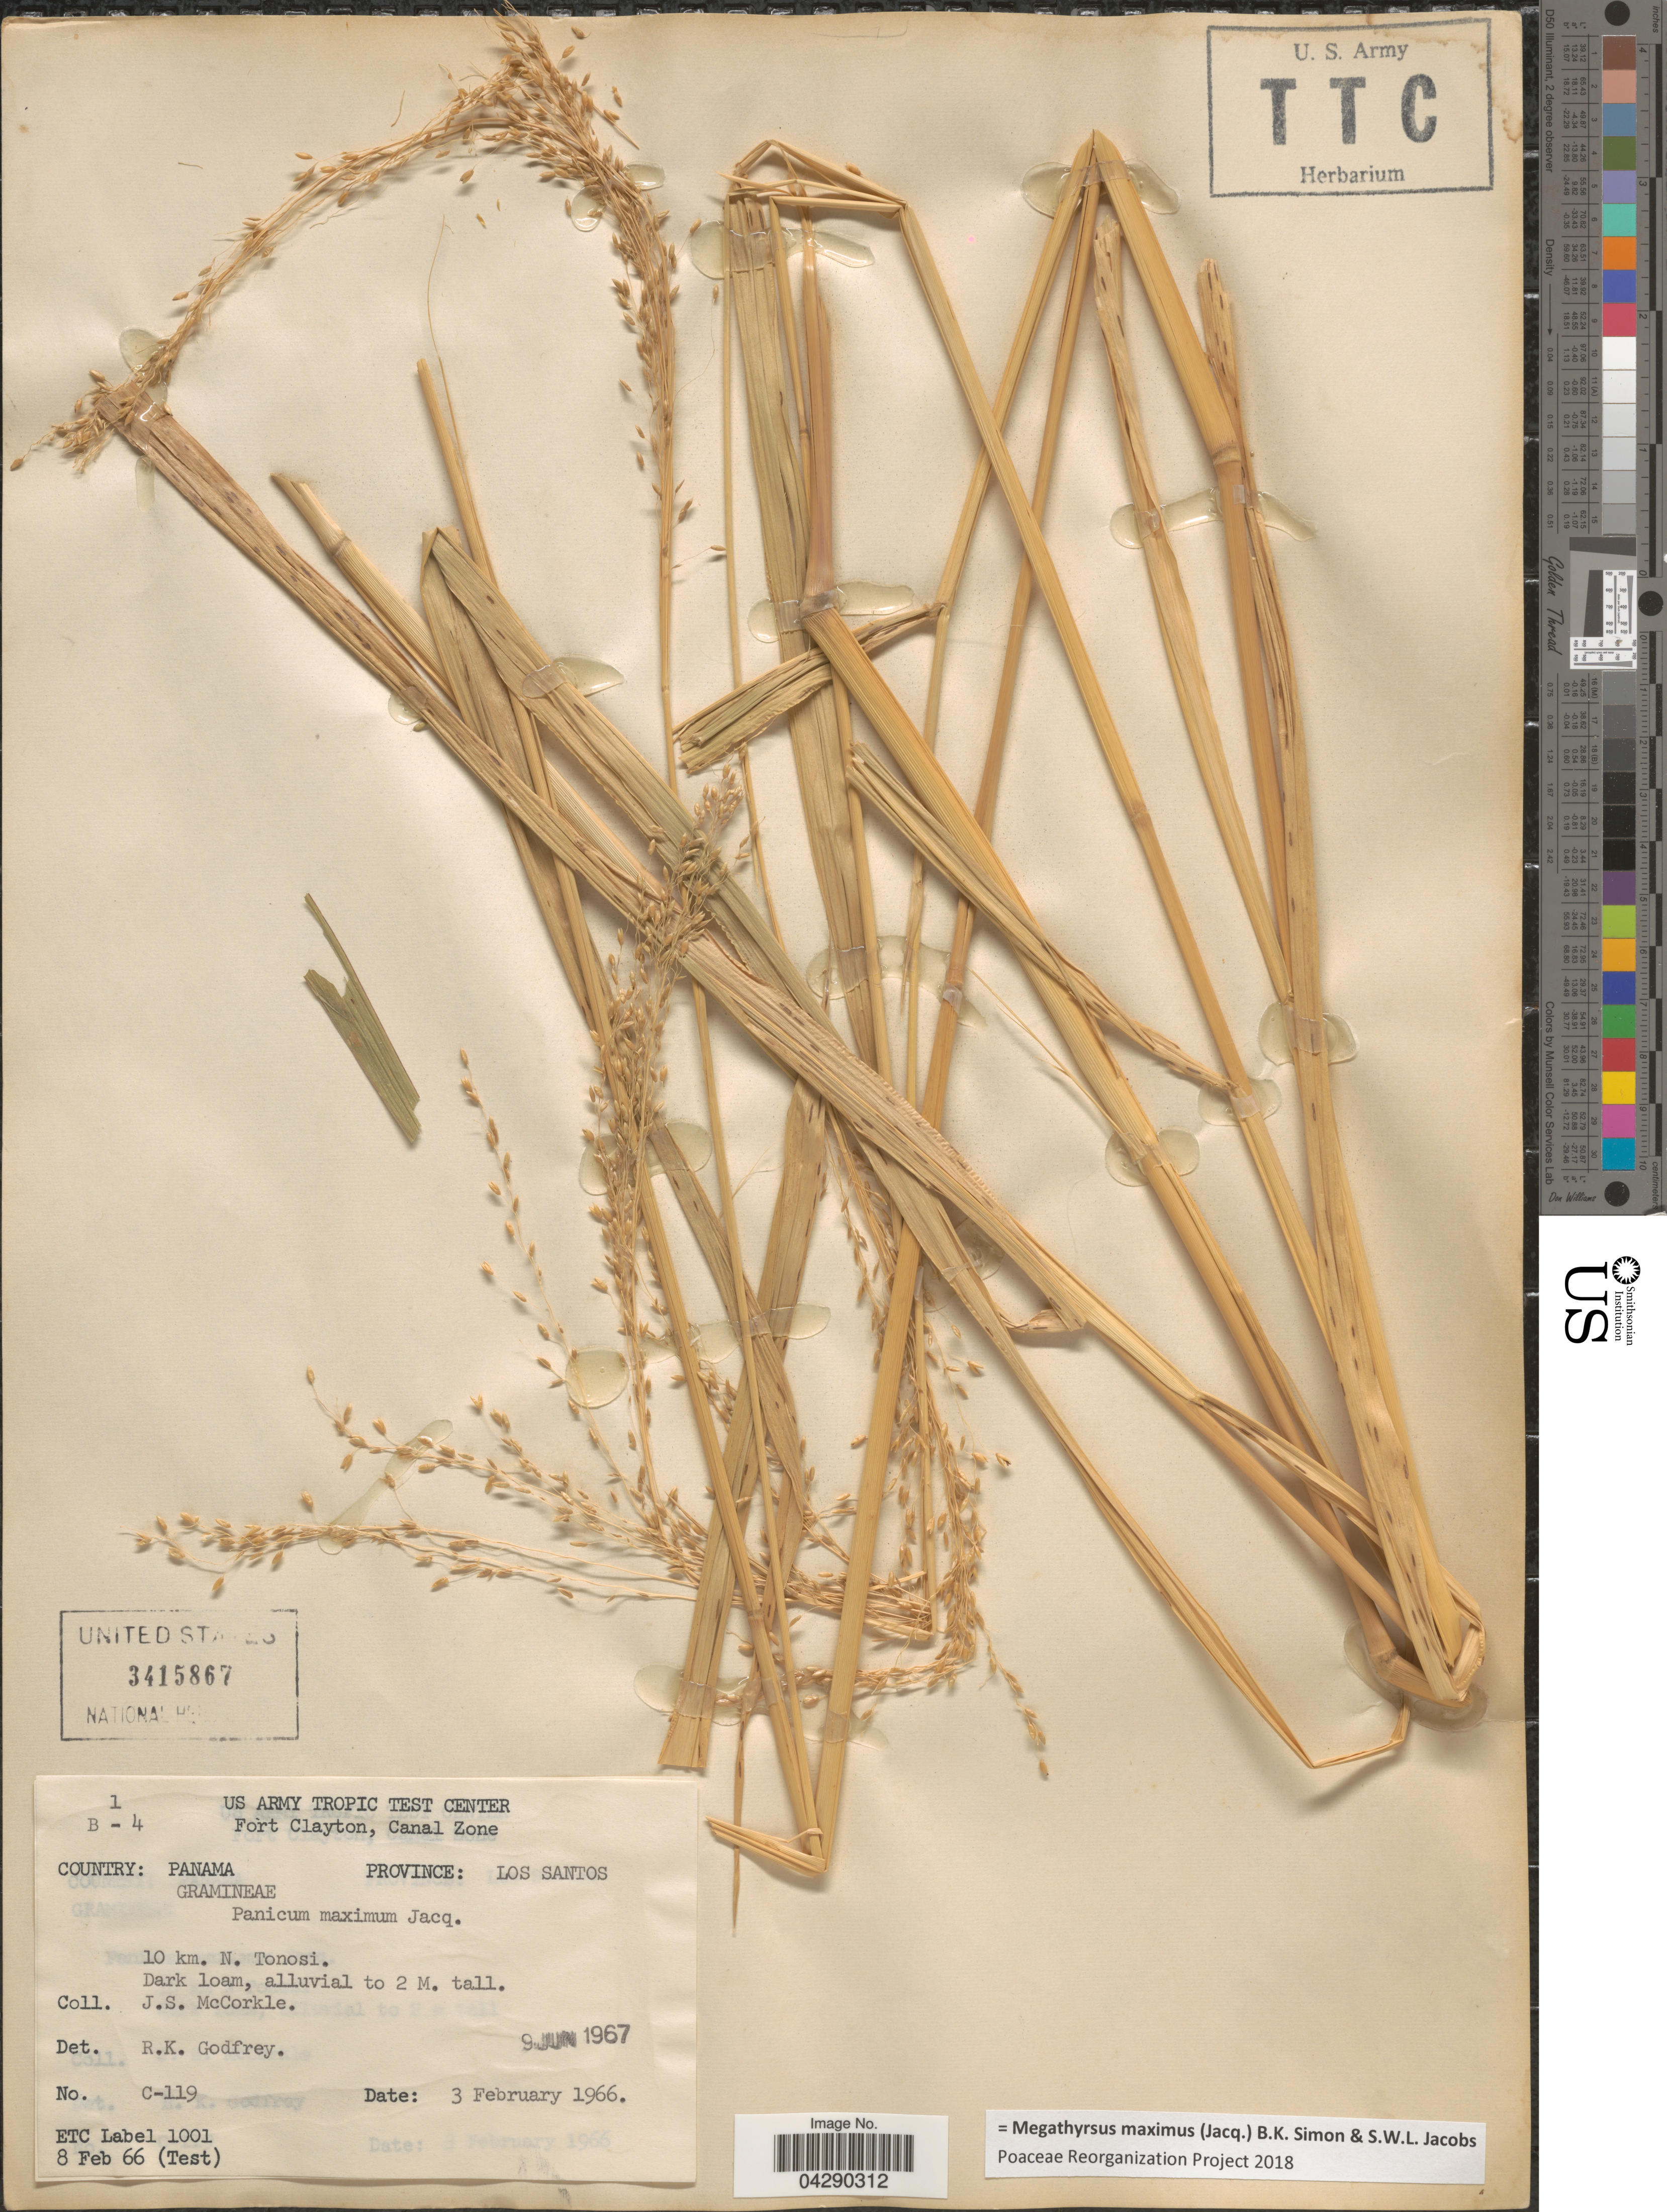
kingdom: Plantae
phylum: Tracheophyta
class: Liliopsida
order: Poales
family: Poaceae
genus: Megathyrsus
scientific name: Megathyrsus maximus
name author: (Jacq.) B.K. Simon & S.W.L. Jacobs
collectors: J. McCorkle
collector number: C-119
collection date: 1966-02-03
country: Panama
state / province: Los Santos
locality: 10 km. N. Tonosi.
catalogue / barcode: US 3415867